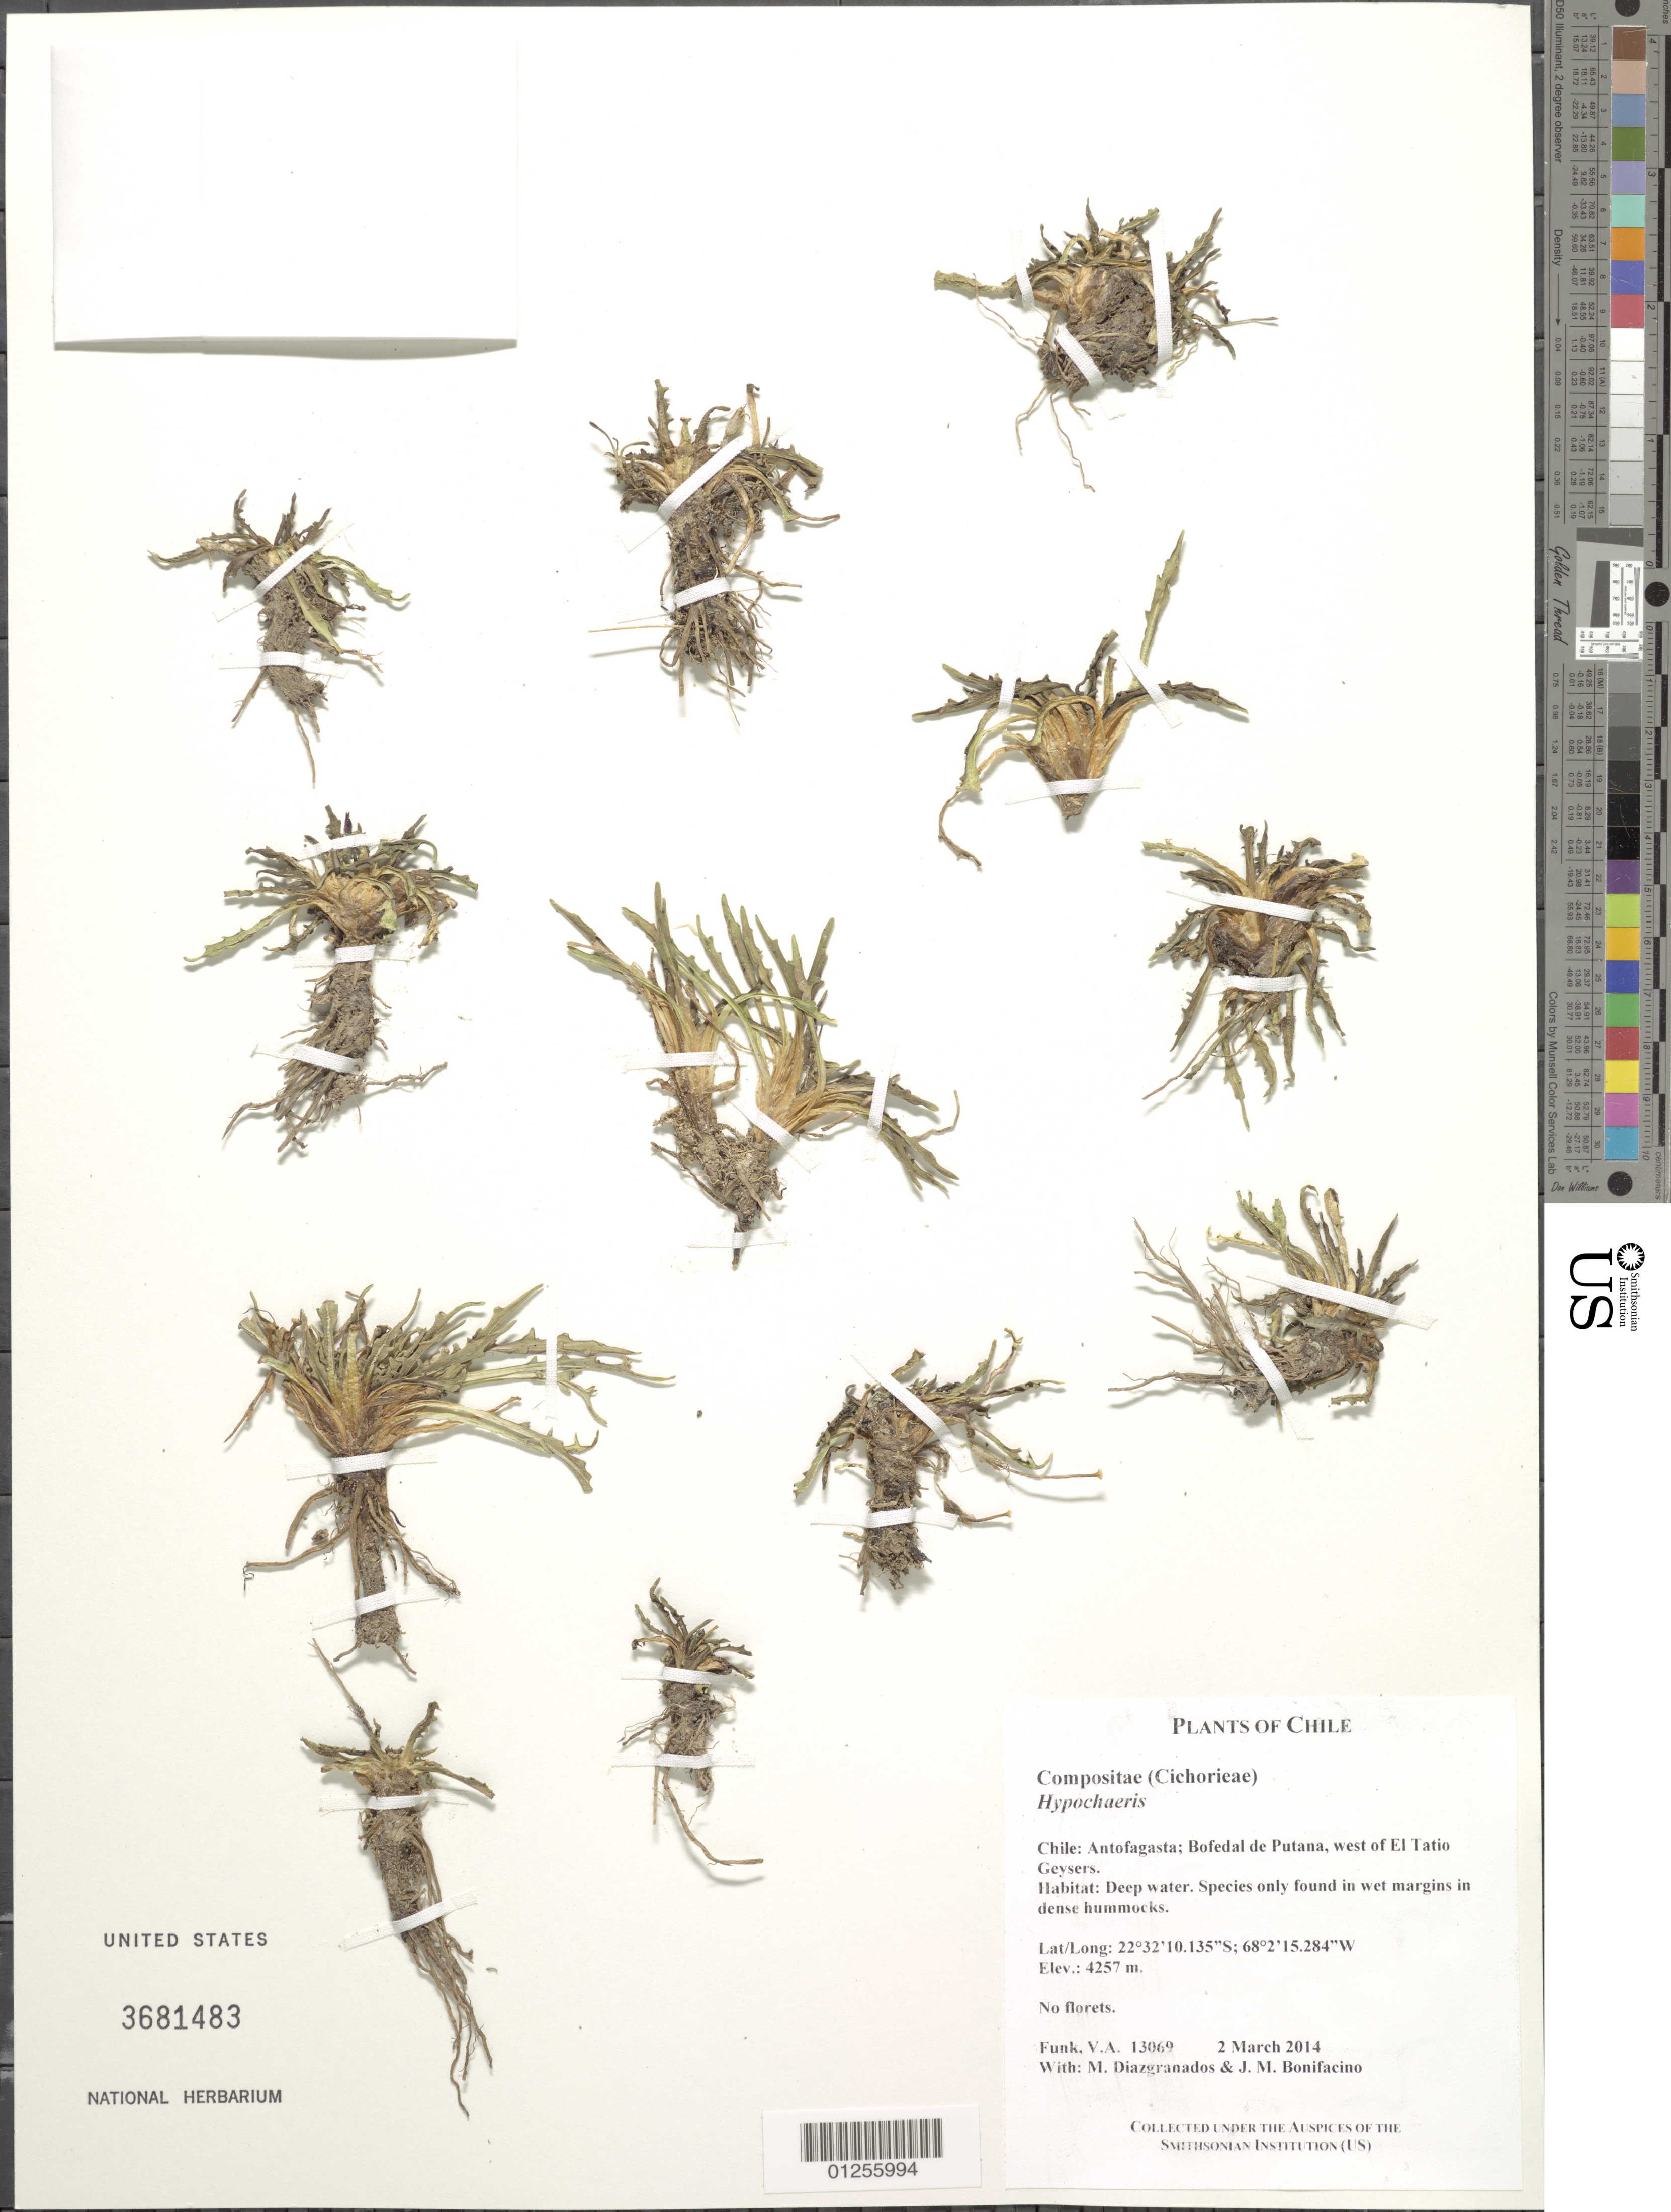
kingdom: Plantae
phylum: Tracheophyta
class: Magnoliopsida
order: Asterales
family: Asteraceae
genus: Hypochaeris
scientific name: Hypochaeris sp.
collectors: V. Funk, M. Diazgranados C. & M. Bonifacino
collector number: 13069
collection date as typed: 2 March 2014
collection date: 2014-03-02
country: Chile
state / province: Antofagasta (II)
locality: Bofedal de Putana, west of El Tatio Geysers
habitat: Deep water; species only found in wet margins in dense hummocks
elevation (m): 4257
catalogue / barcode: US 3681483